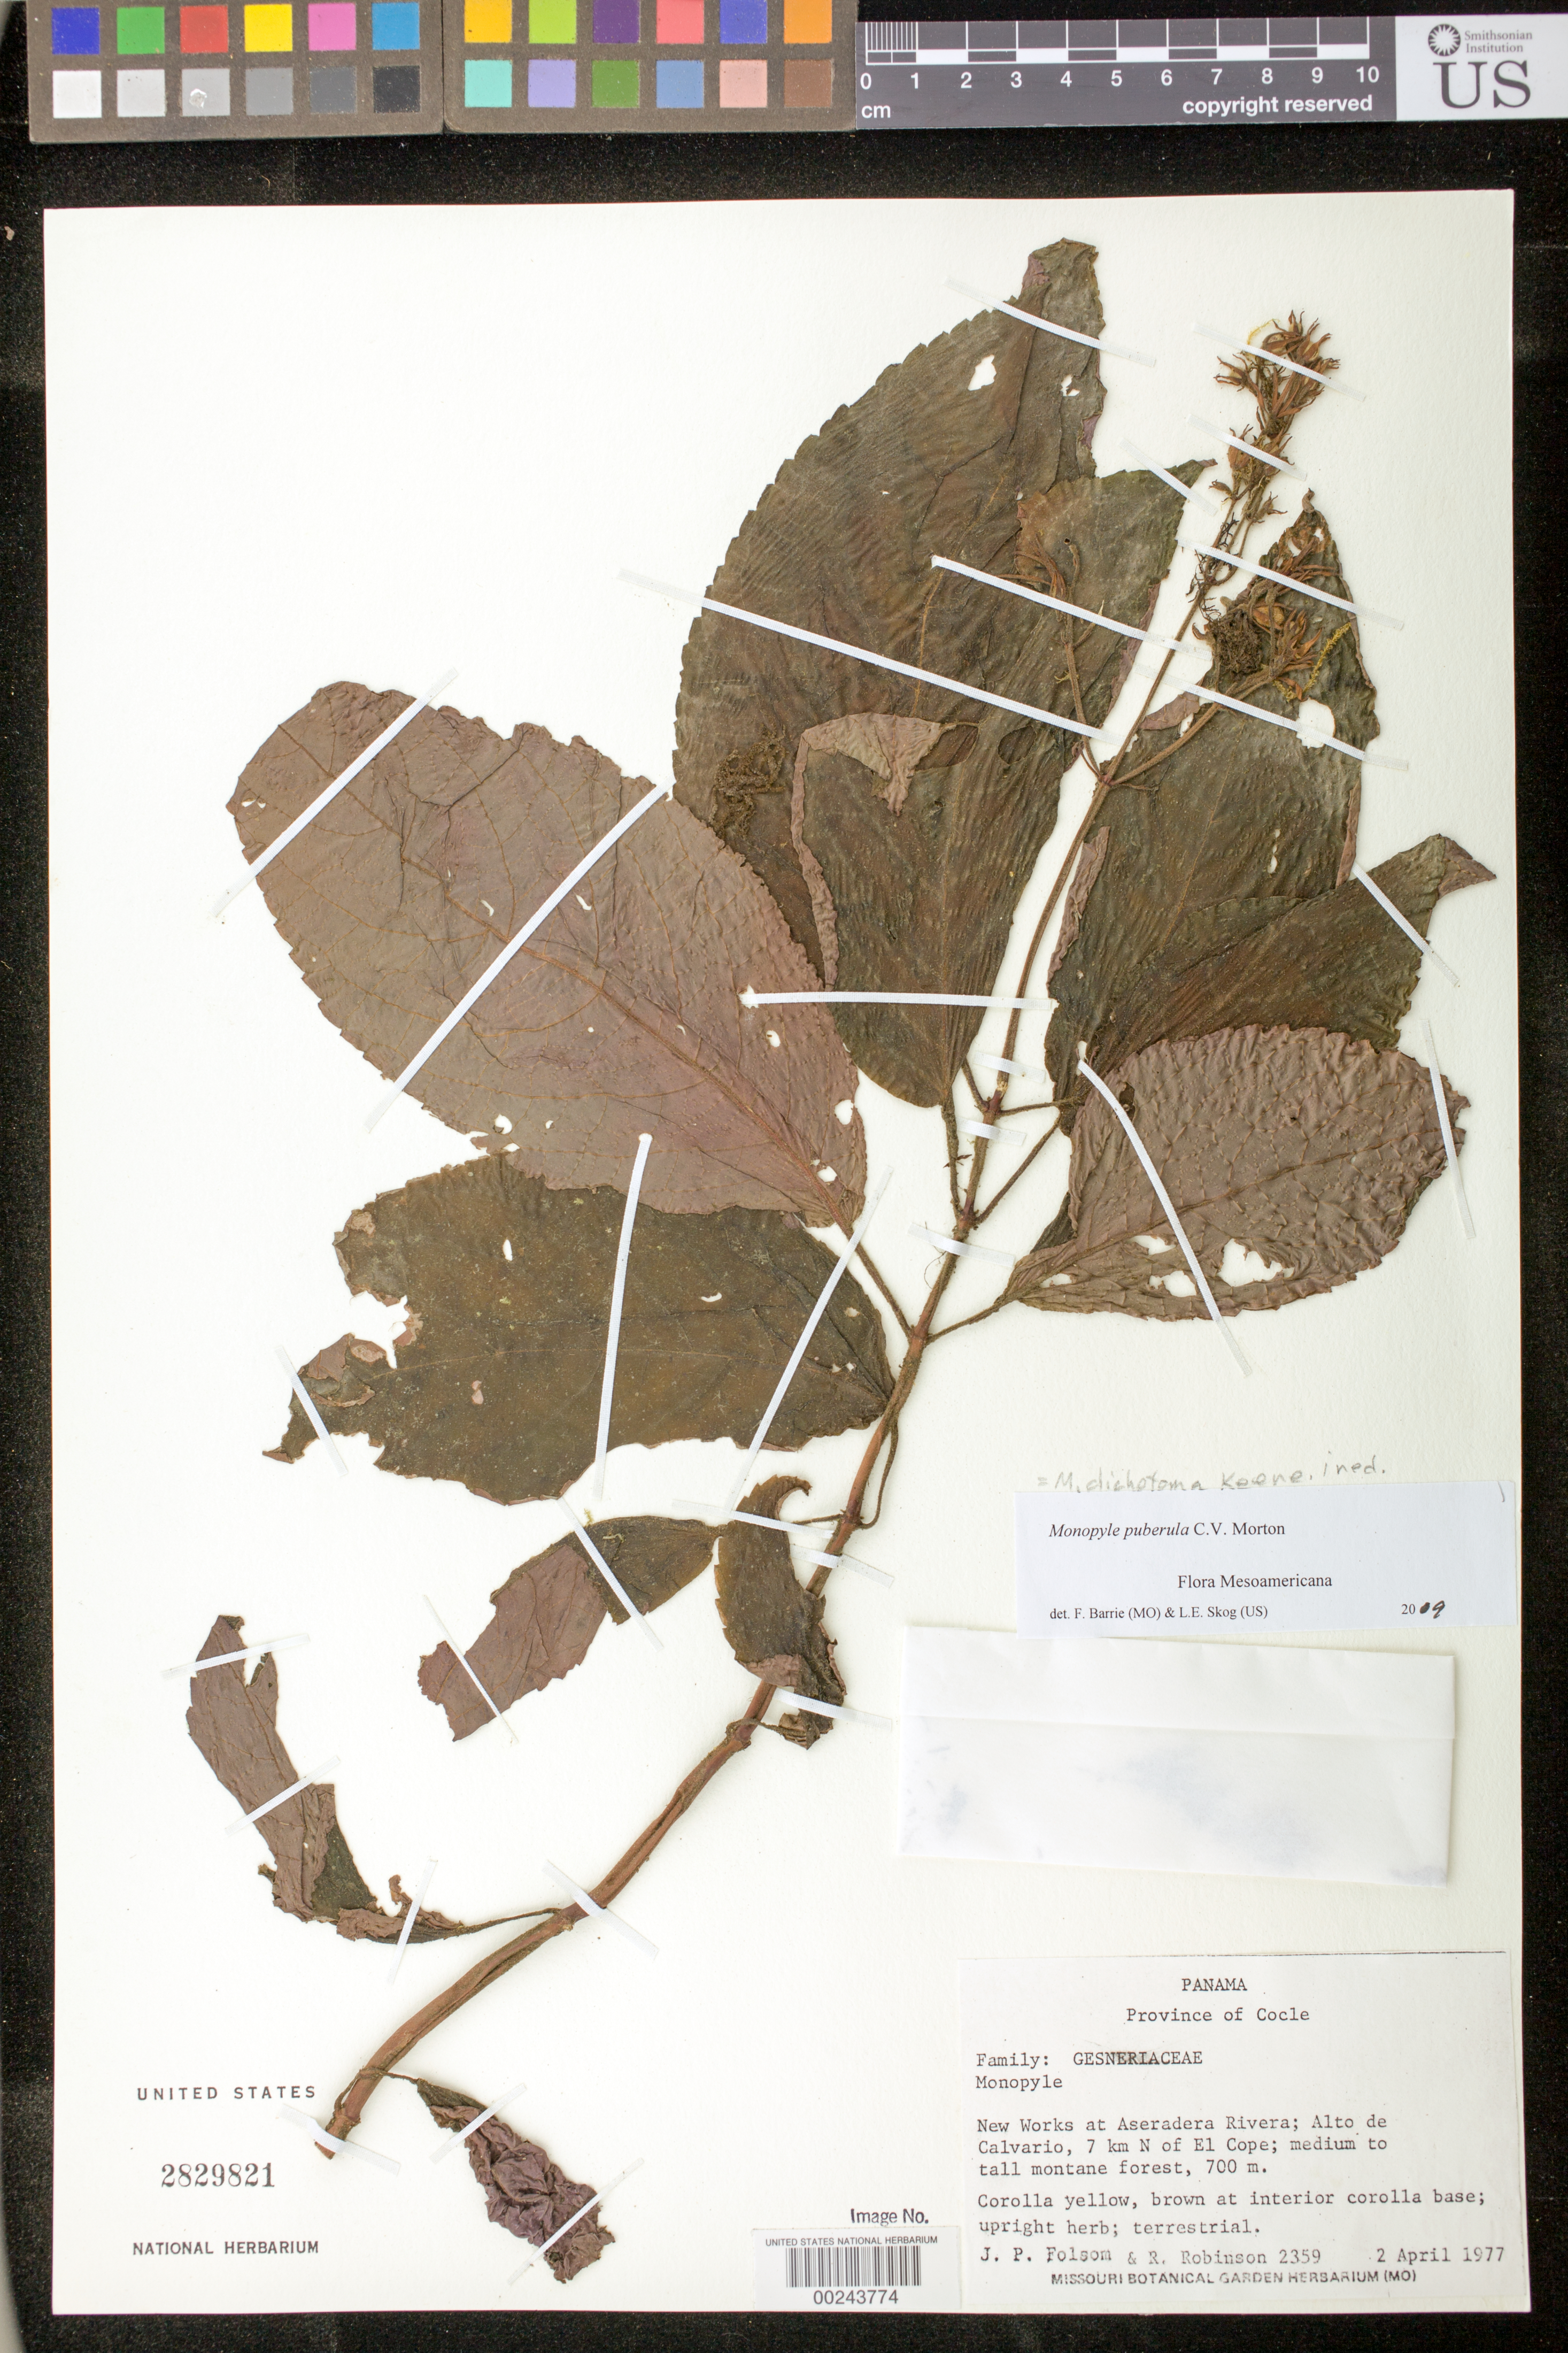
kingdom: Plantae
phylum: Tracheophyta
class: Magnoliopsida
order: Lamiales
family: Gesneriaceae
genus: Monopyle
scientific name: Monopyle puberula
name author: C.V. Morton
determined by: Barrie, F. R.; Skog, Laurence E.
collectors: J. P. Folsom & R. Robinson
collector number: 2359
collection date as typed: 02 Apr 1977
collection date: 1977-04-02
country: Panama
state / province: Coclé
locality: New Works at Aseradera Rivera; Alto de Calvario, 7 km N of El Cope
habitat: Medium to tall montane forest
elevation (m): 700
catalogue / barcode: US 2829821